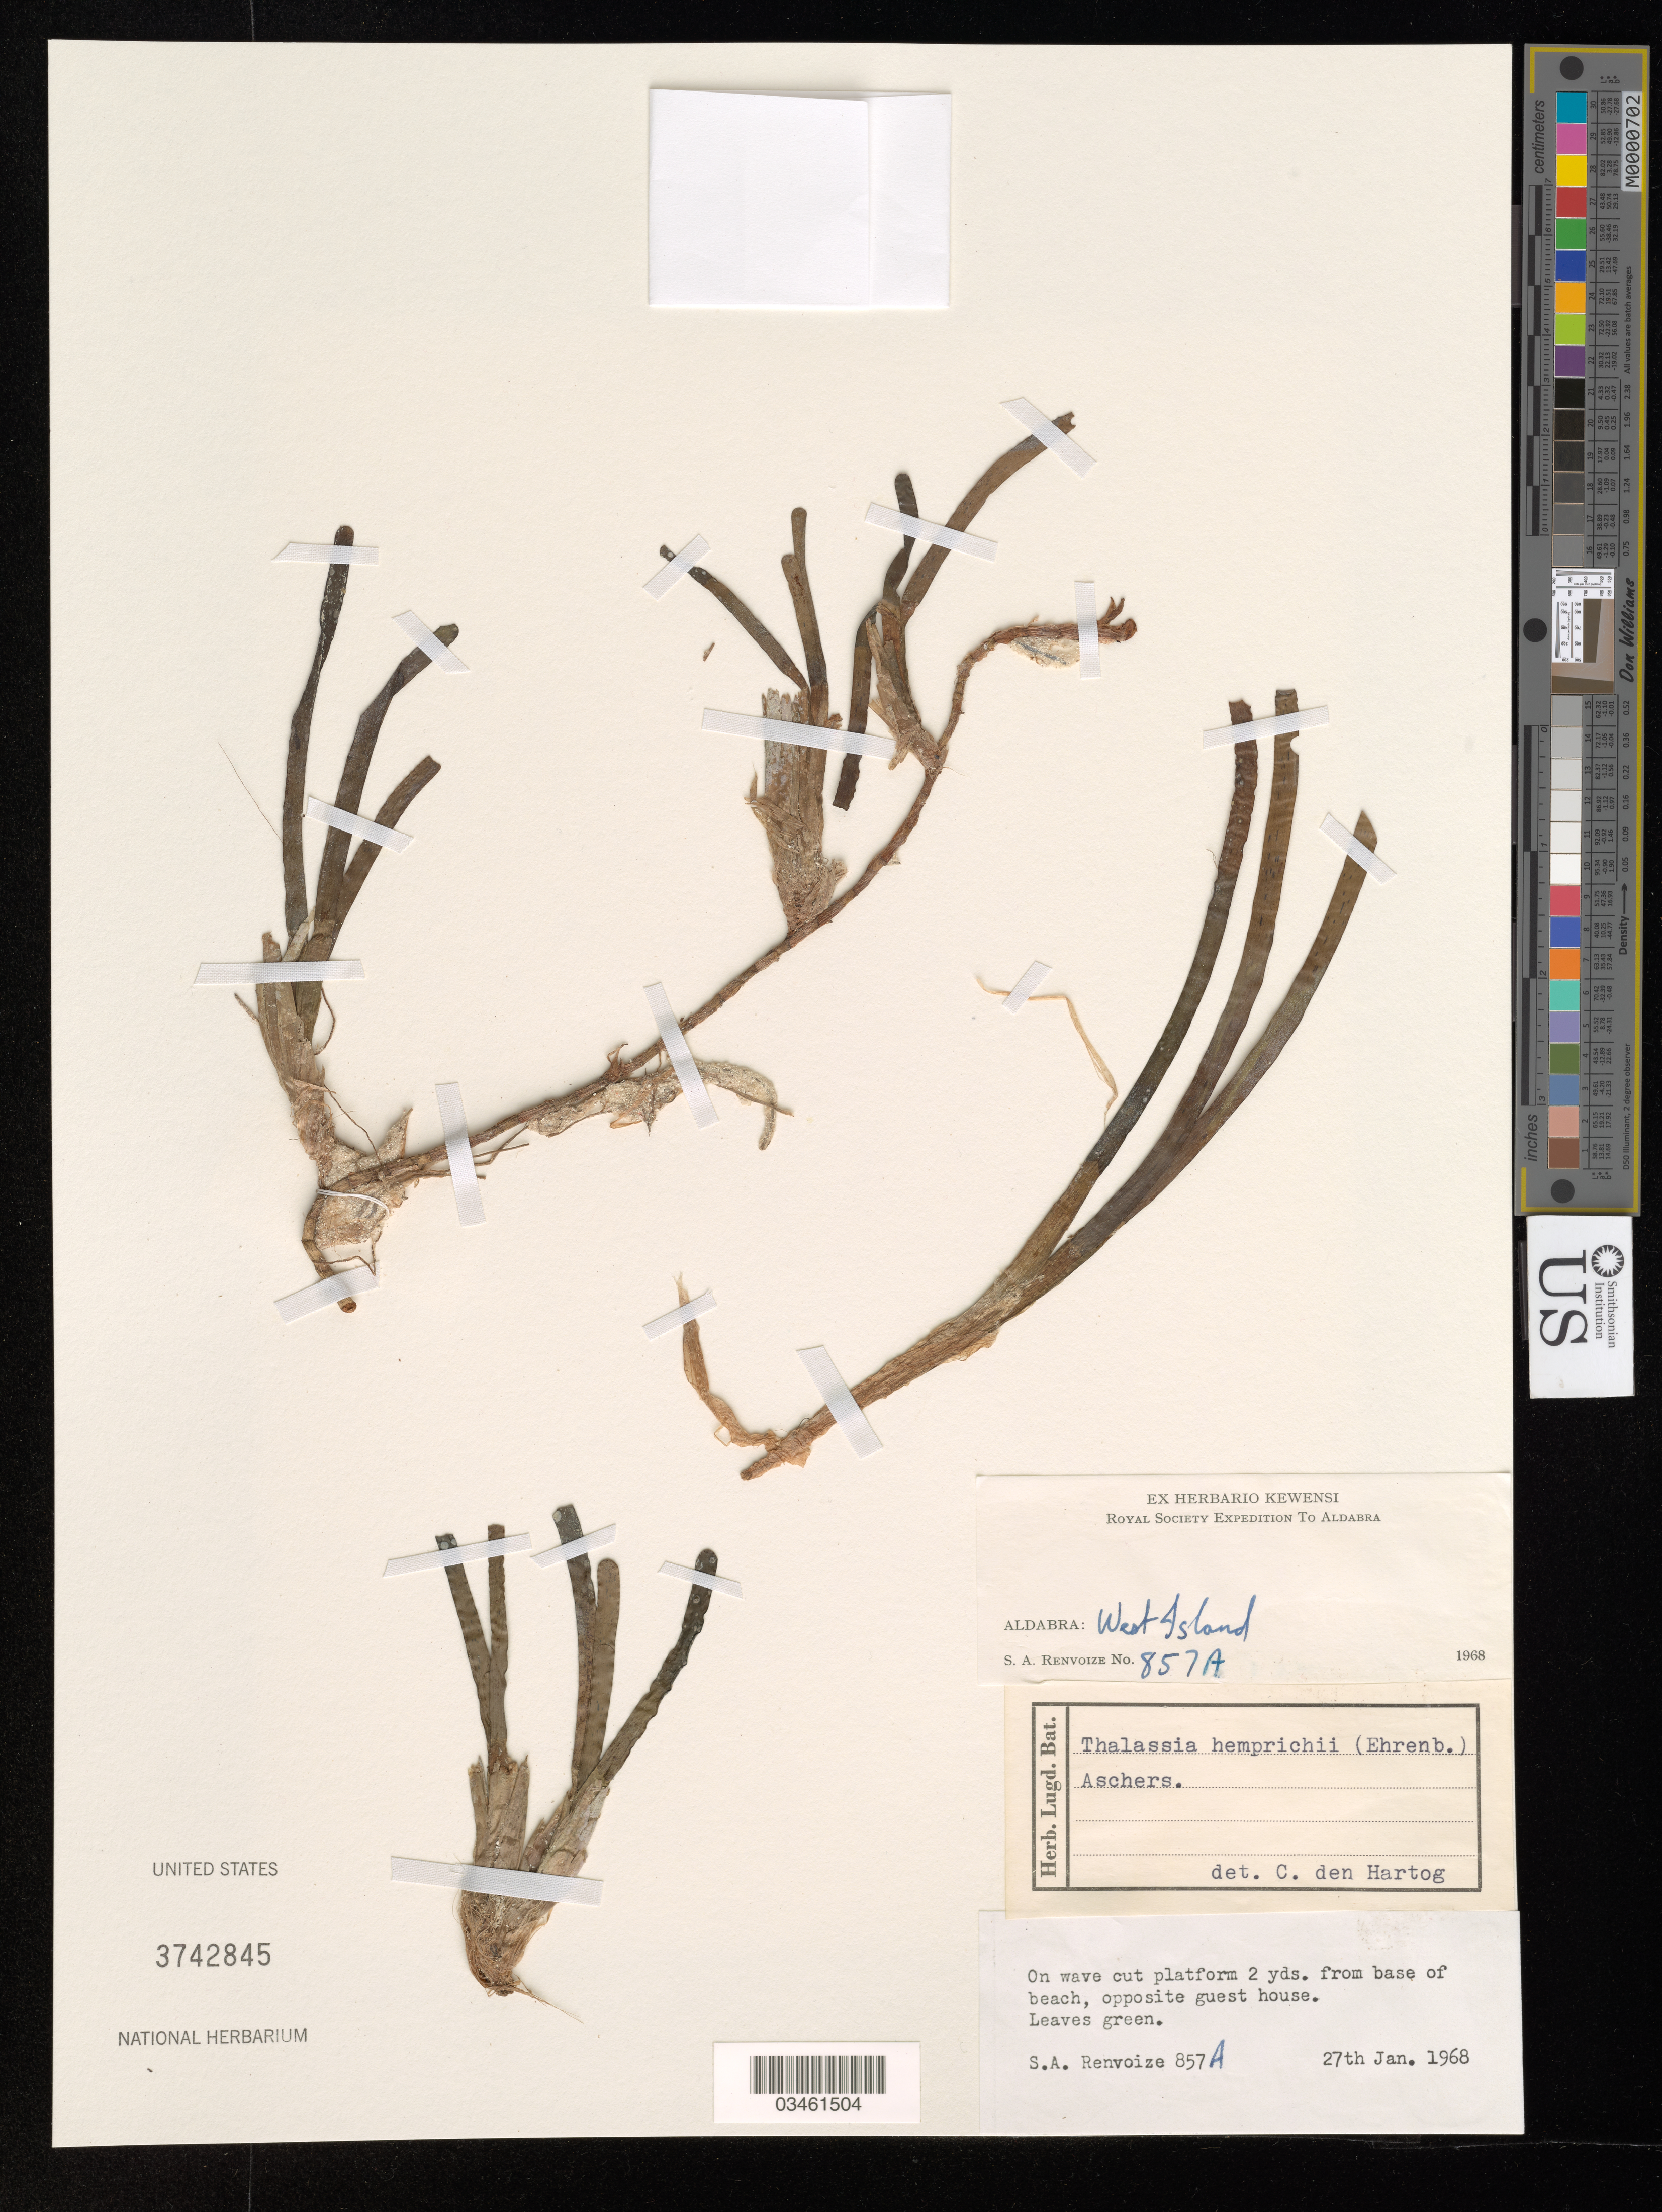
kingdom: Plantae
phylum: Tracheophyta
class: Liliopsida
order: Alismatales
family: Hydrocharitaceae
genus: Thalassia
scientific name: Thalassia hemprichii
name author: Asch.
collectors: S. A. Renvoize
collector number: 857A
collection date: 1968-01-27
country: Seychelles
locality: Aldabra: West Island. On wave cut platform 2 yds. from base of beach, opposite guest house.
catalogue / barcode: US 3742845